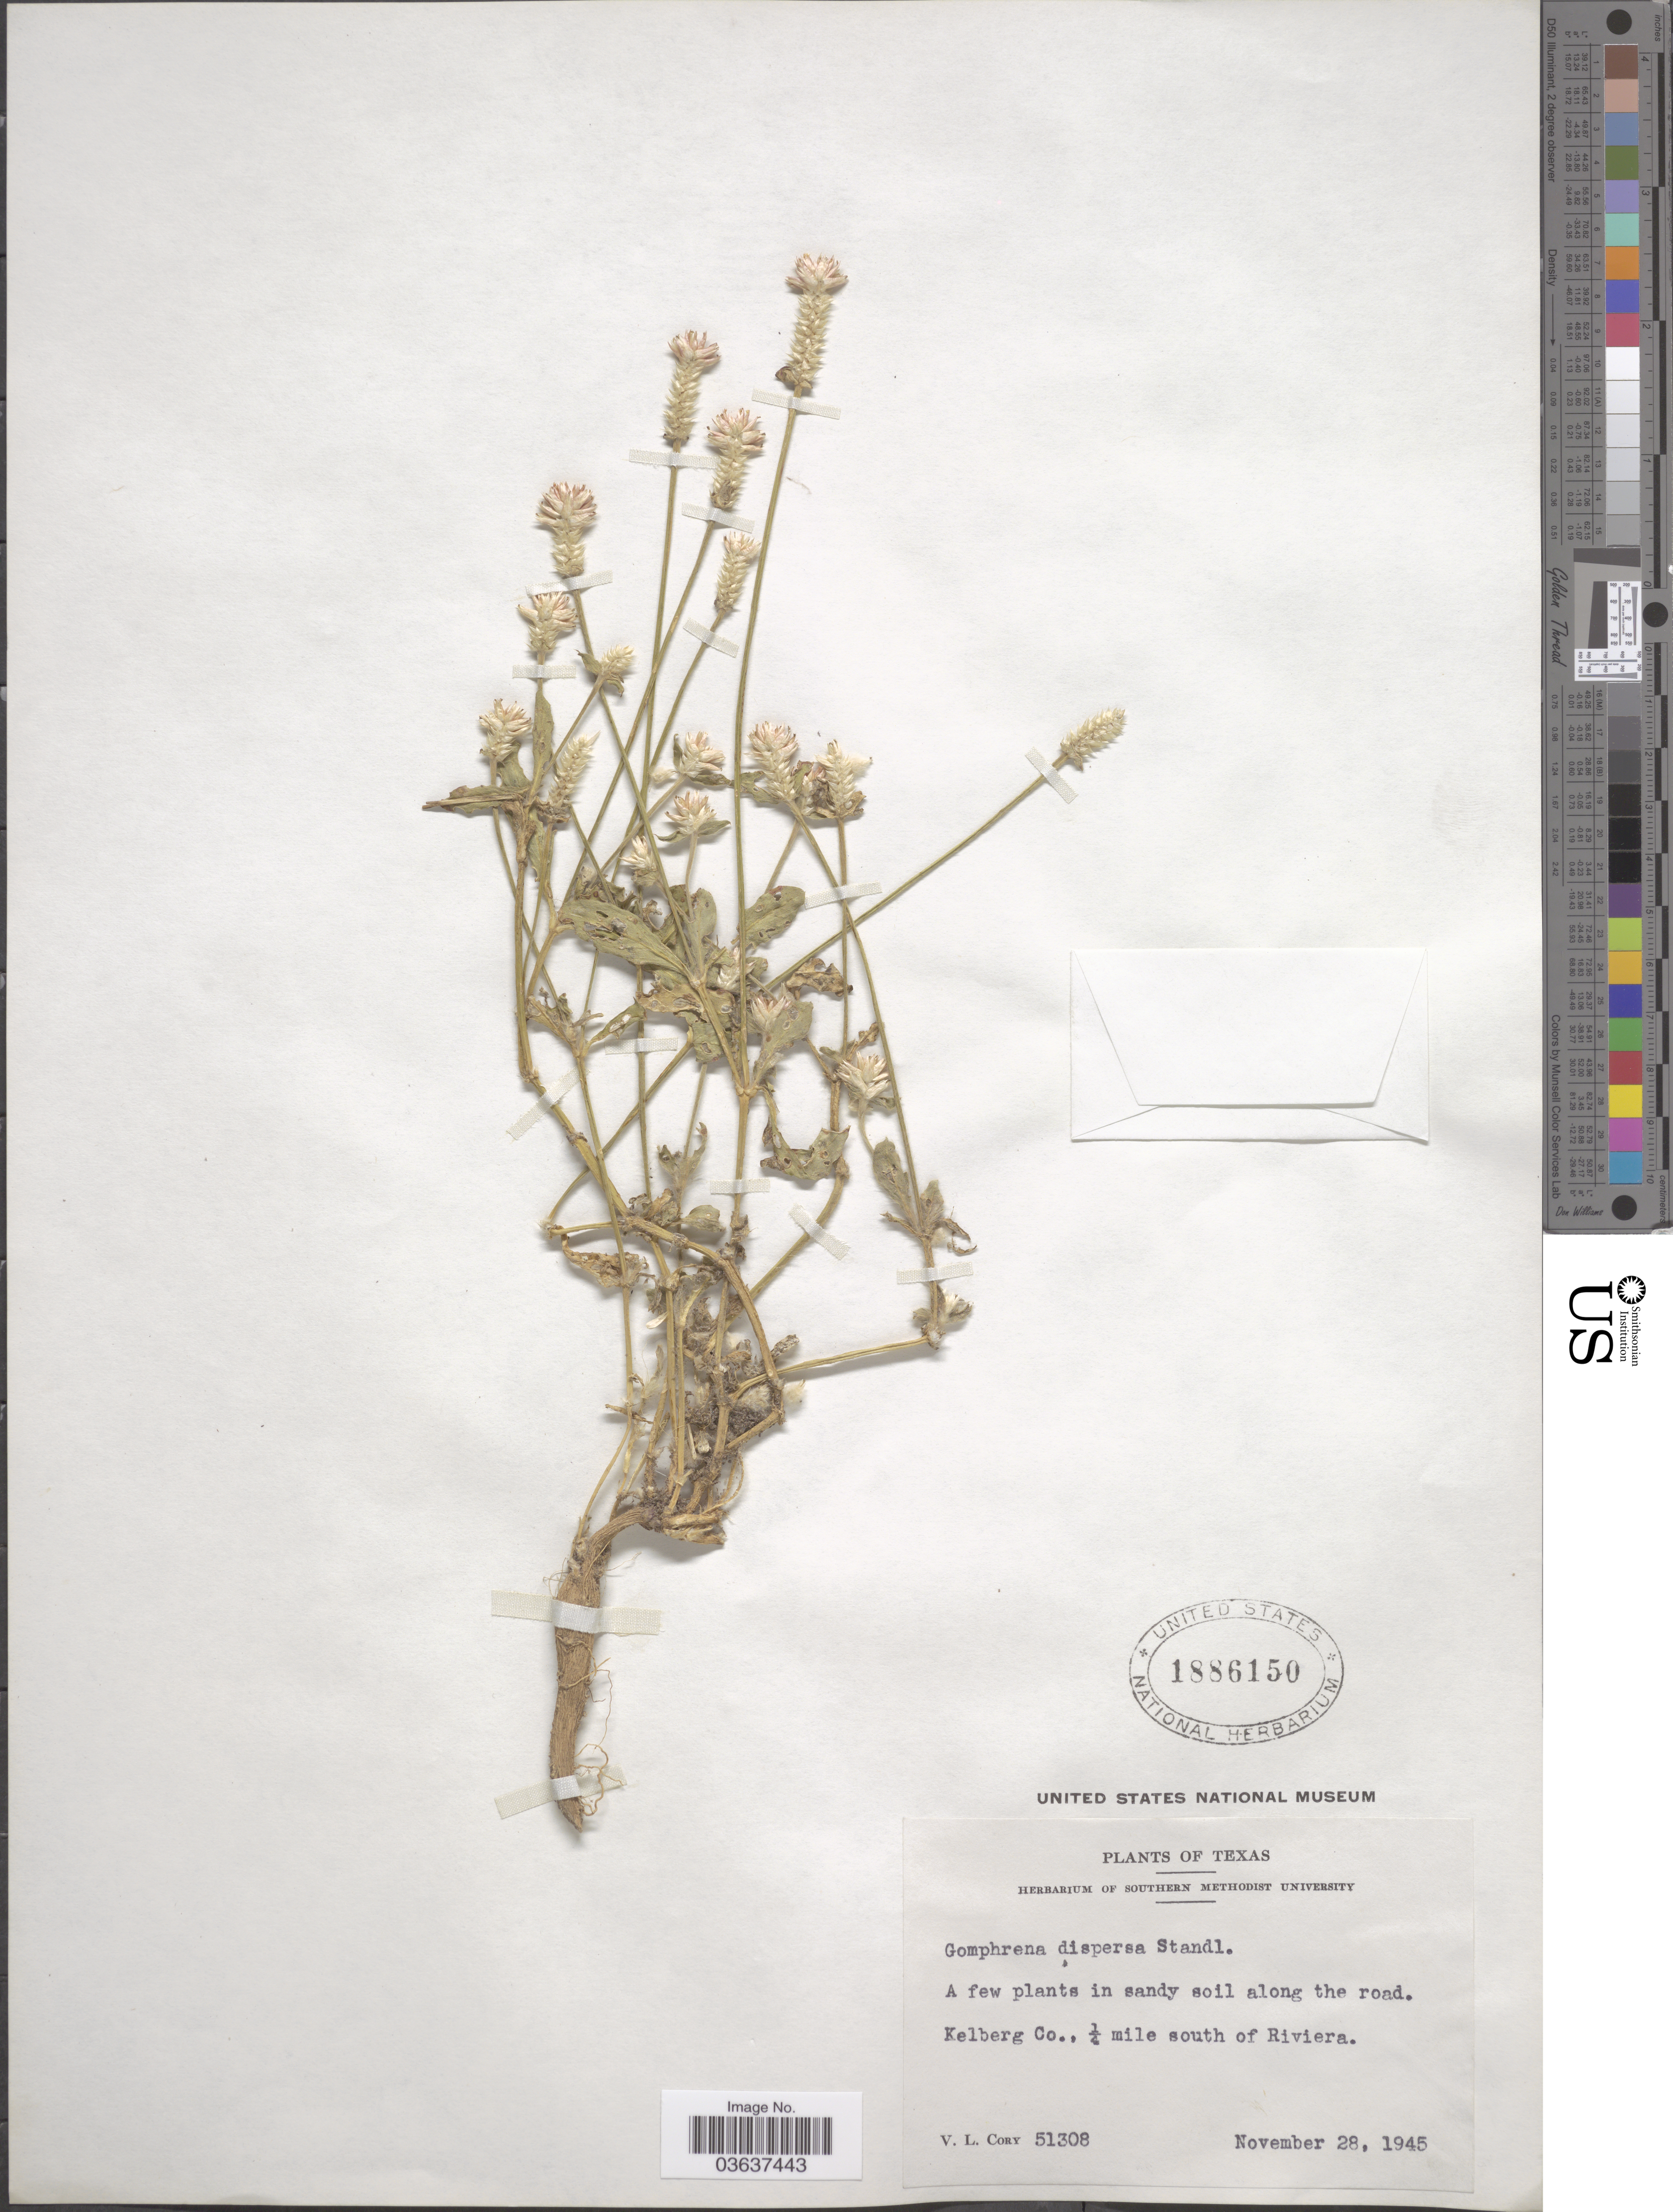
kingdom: Plantae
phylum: Tracheophyta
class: Magnoliopsida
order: Caryophyllales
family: Amaranthaceae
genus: Gomphrena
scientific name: Gomphrena dispersa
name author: Standl.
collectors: V. Cory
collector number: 51308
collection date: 1945-11-28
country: United States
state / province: Texas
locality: Kelberg Co., ¼ mile south of Riviera.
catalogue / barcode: US 1886150